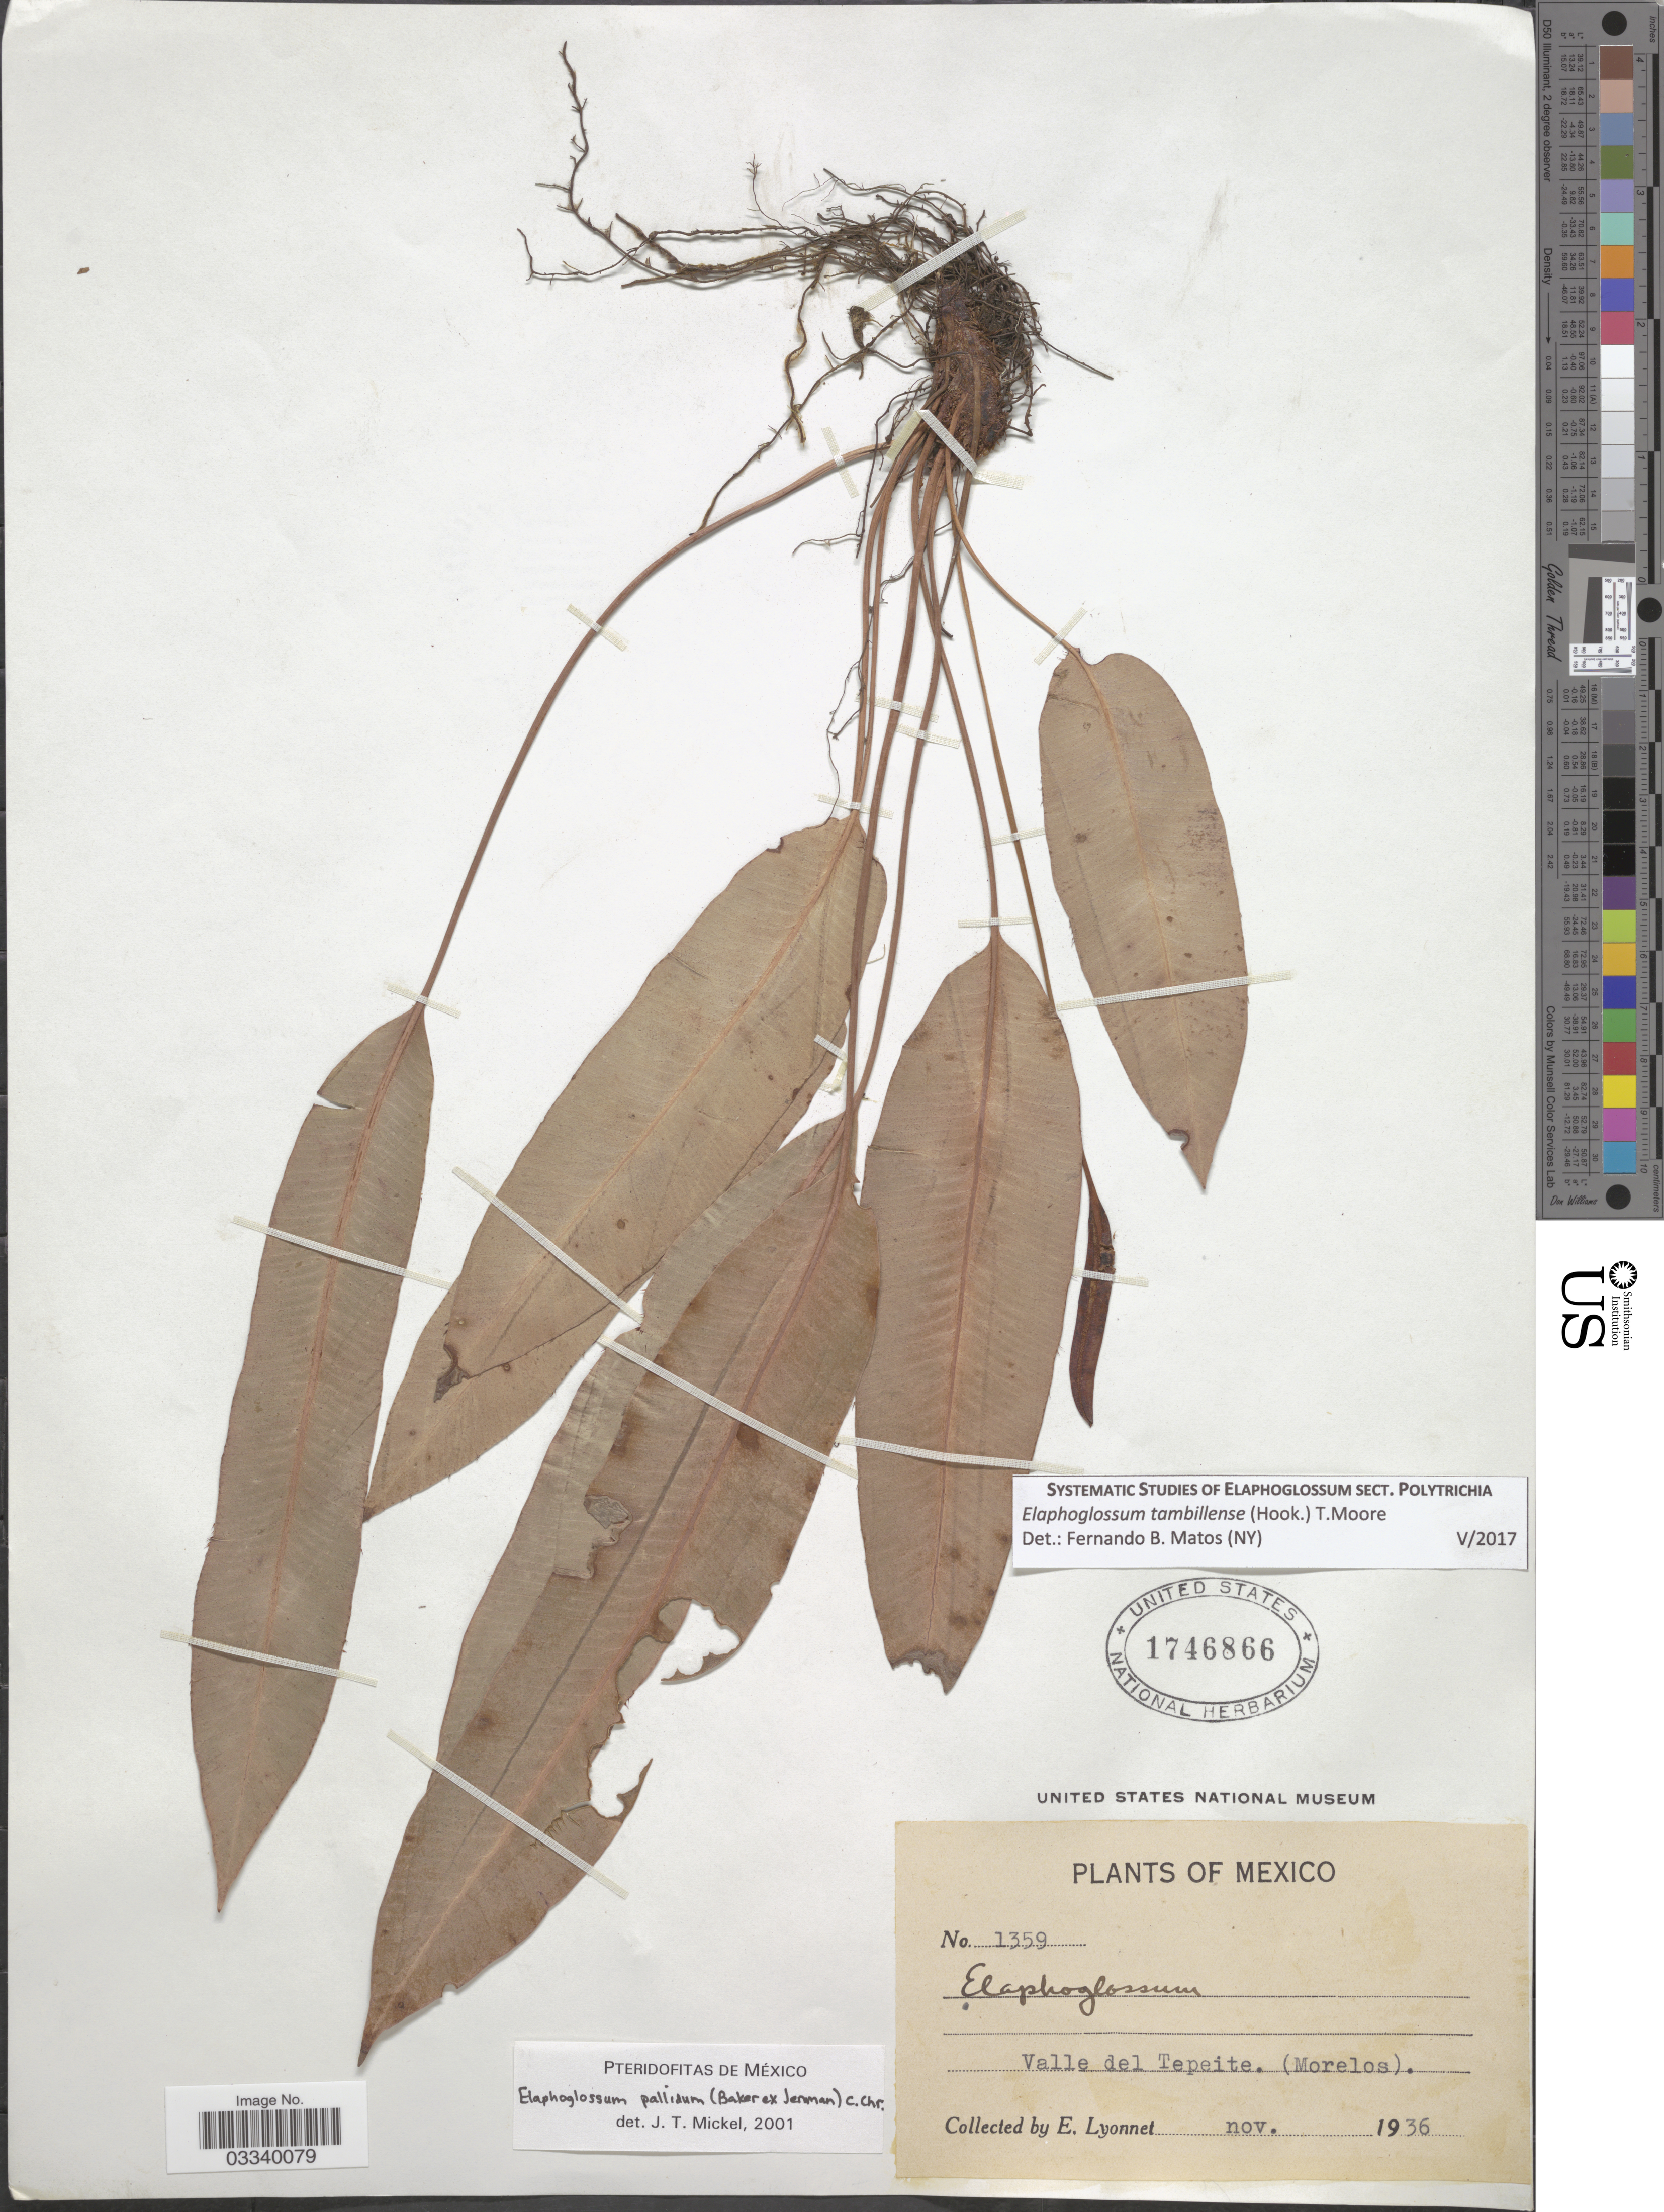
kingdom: Plantae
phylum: Tracheophyta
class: Polypodiopsida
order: Polypodiales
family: Dryopteridaceae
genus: Elaphoglossum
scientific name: Elaphoglossum tambillense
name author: (Hook.) T. Moore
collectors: E. Lyonnet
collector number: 1359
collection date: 1936-11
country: Mexico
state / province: Morelos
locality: Valle del Tepeite.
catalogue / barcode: US 1746866